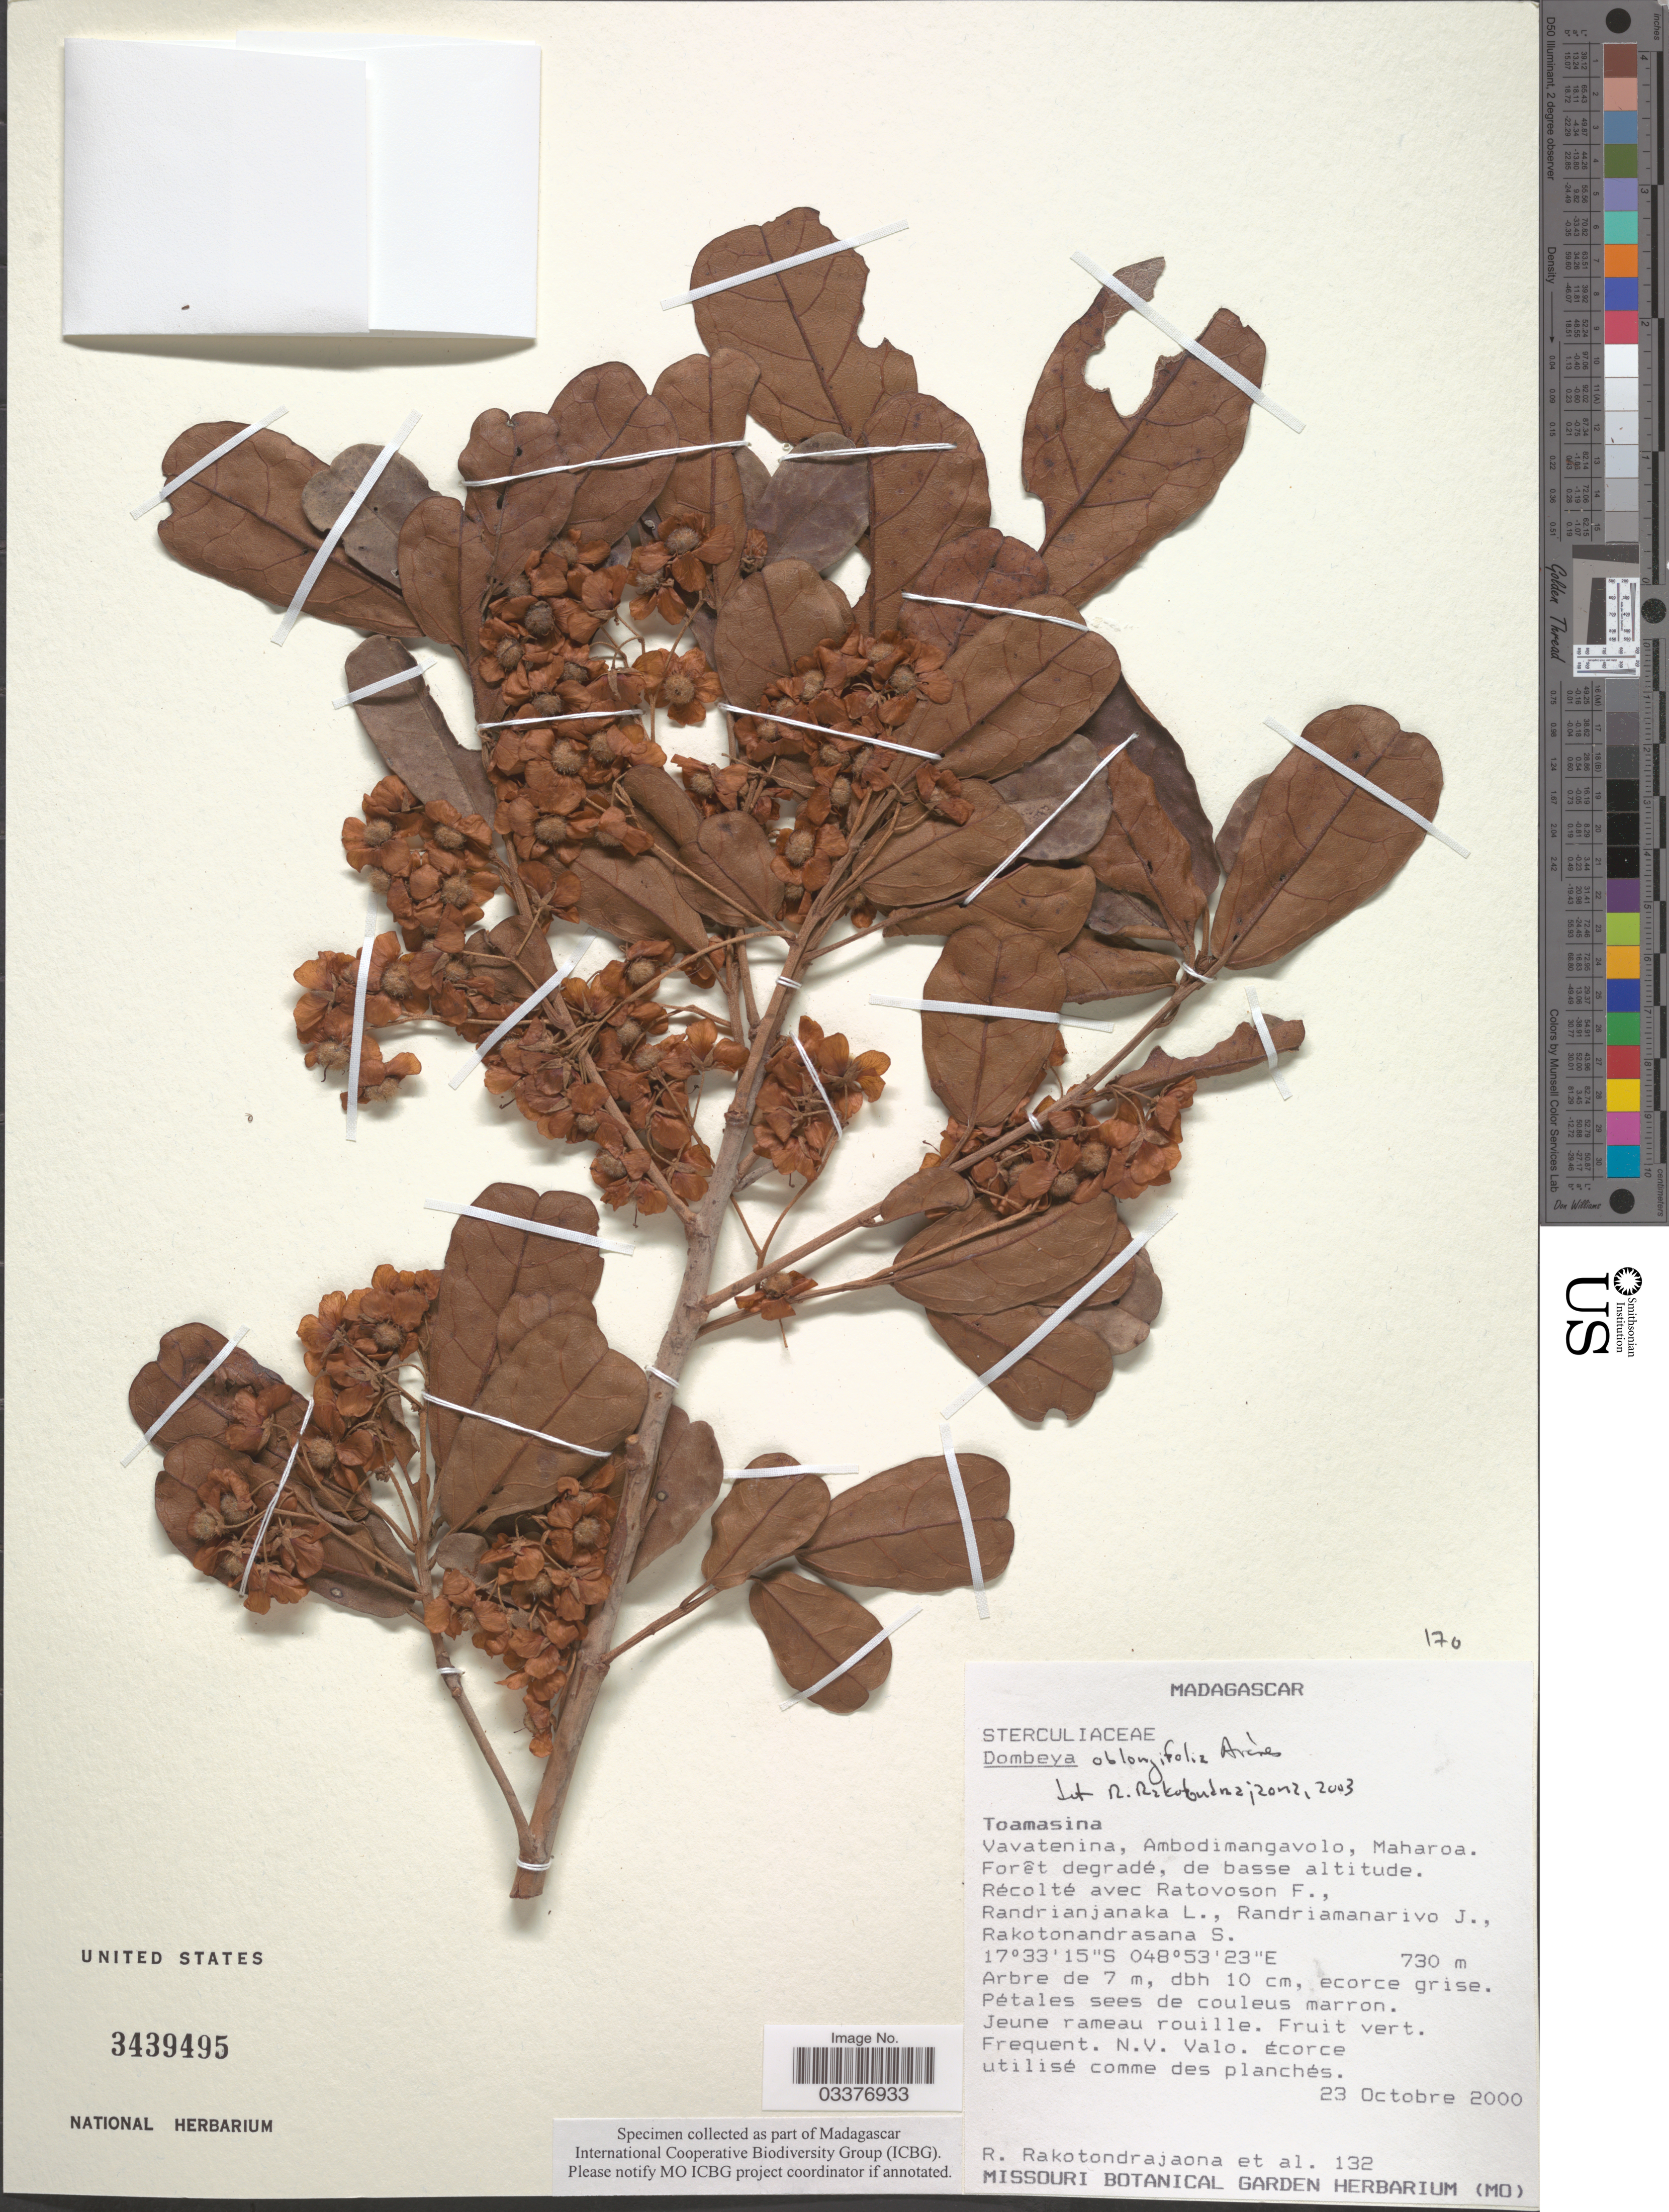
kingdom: Plantae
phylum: Tracheophyta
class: Magnoliopsida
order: Malvales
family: Malvaceae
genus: Dombeya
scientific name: Dombeya oblongifolia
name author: Arènes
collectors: R. Rakotondrajaona, F. Ratovoson, L. Randrianjanaka, J. Randriamanarivo & S. Rakotonandrasana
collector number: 132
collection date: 2000-10-23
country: Madagascar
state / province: Analanjirofo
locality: Vavatenina, Ambodimangavolo, Maharoa.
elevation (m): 730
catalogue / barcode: US 3439495